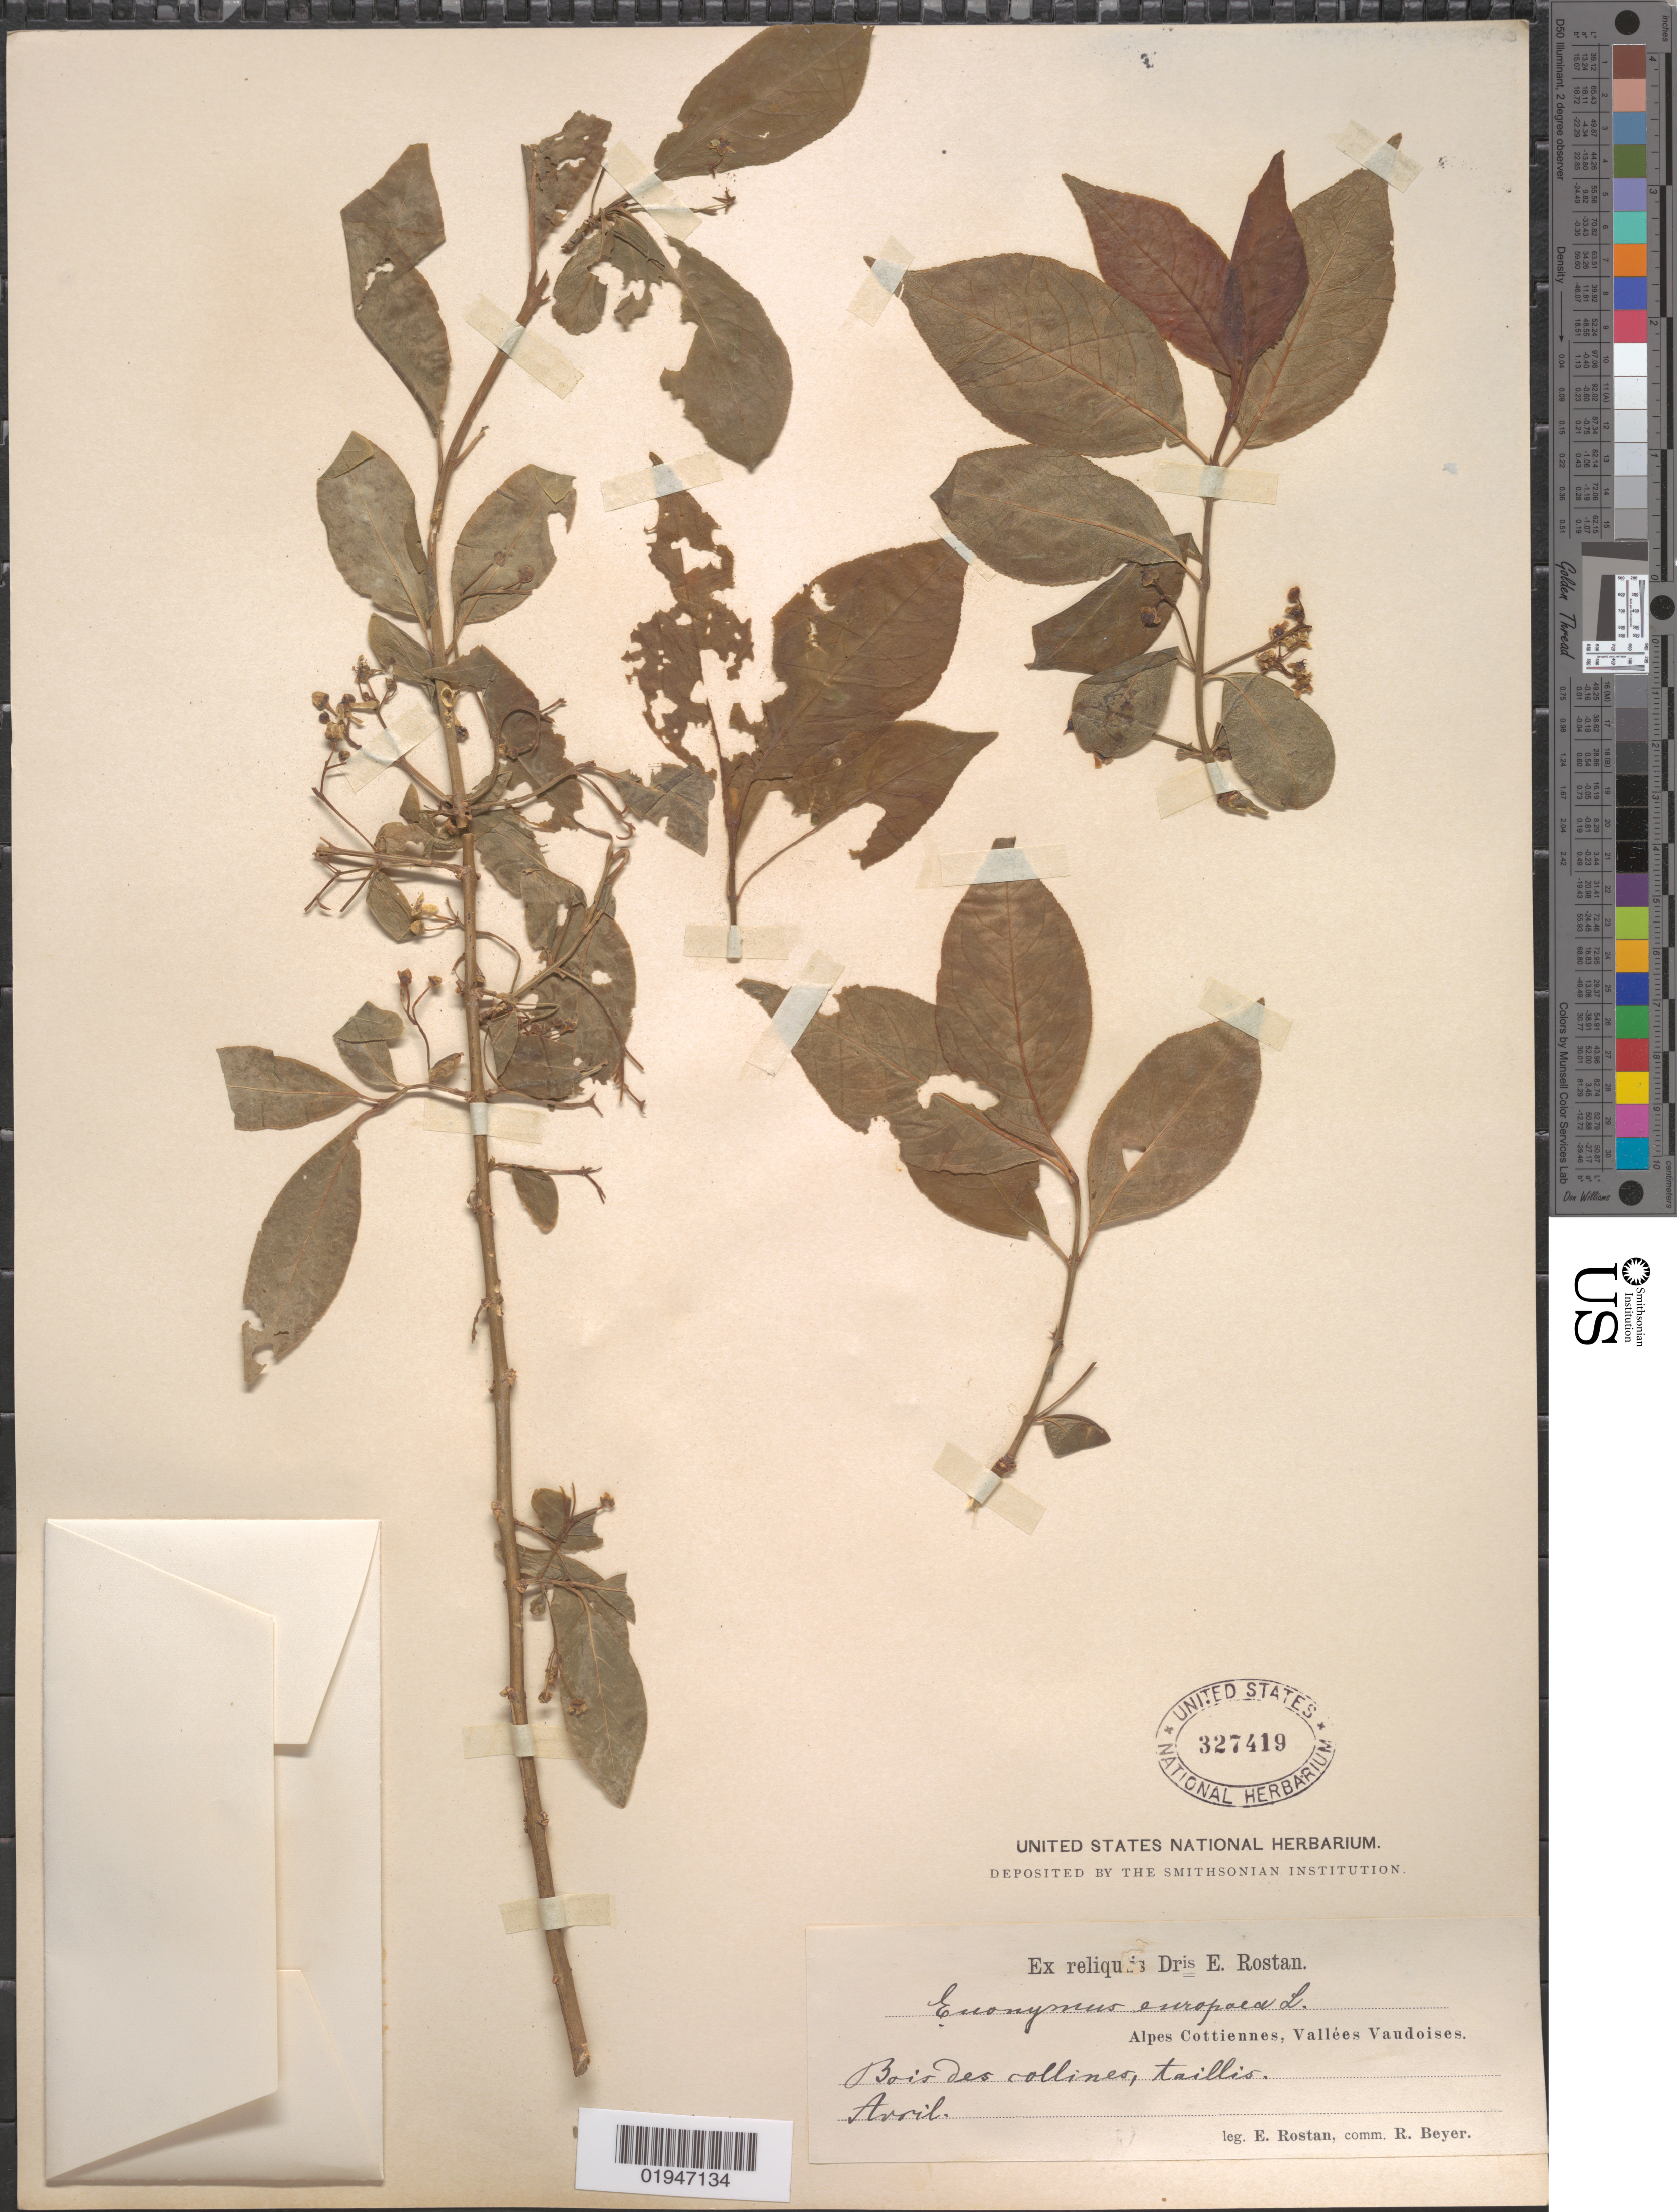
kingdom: Plantae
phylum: Tracheophyta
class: Magnoliopsida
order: Celastrales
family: Celastraceae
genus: Euonymus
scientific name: Euonymus europaeus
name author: L.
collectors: E. Rostan & R. Beyer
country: France(?)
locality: Alpes Cottiennes, Vallées Vaudoises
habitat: Bois des collines, taillis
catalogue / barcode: US 327419